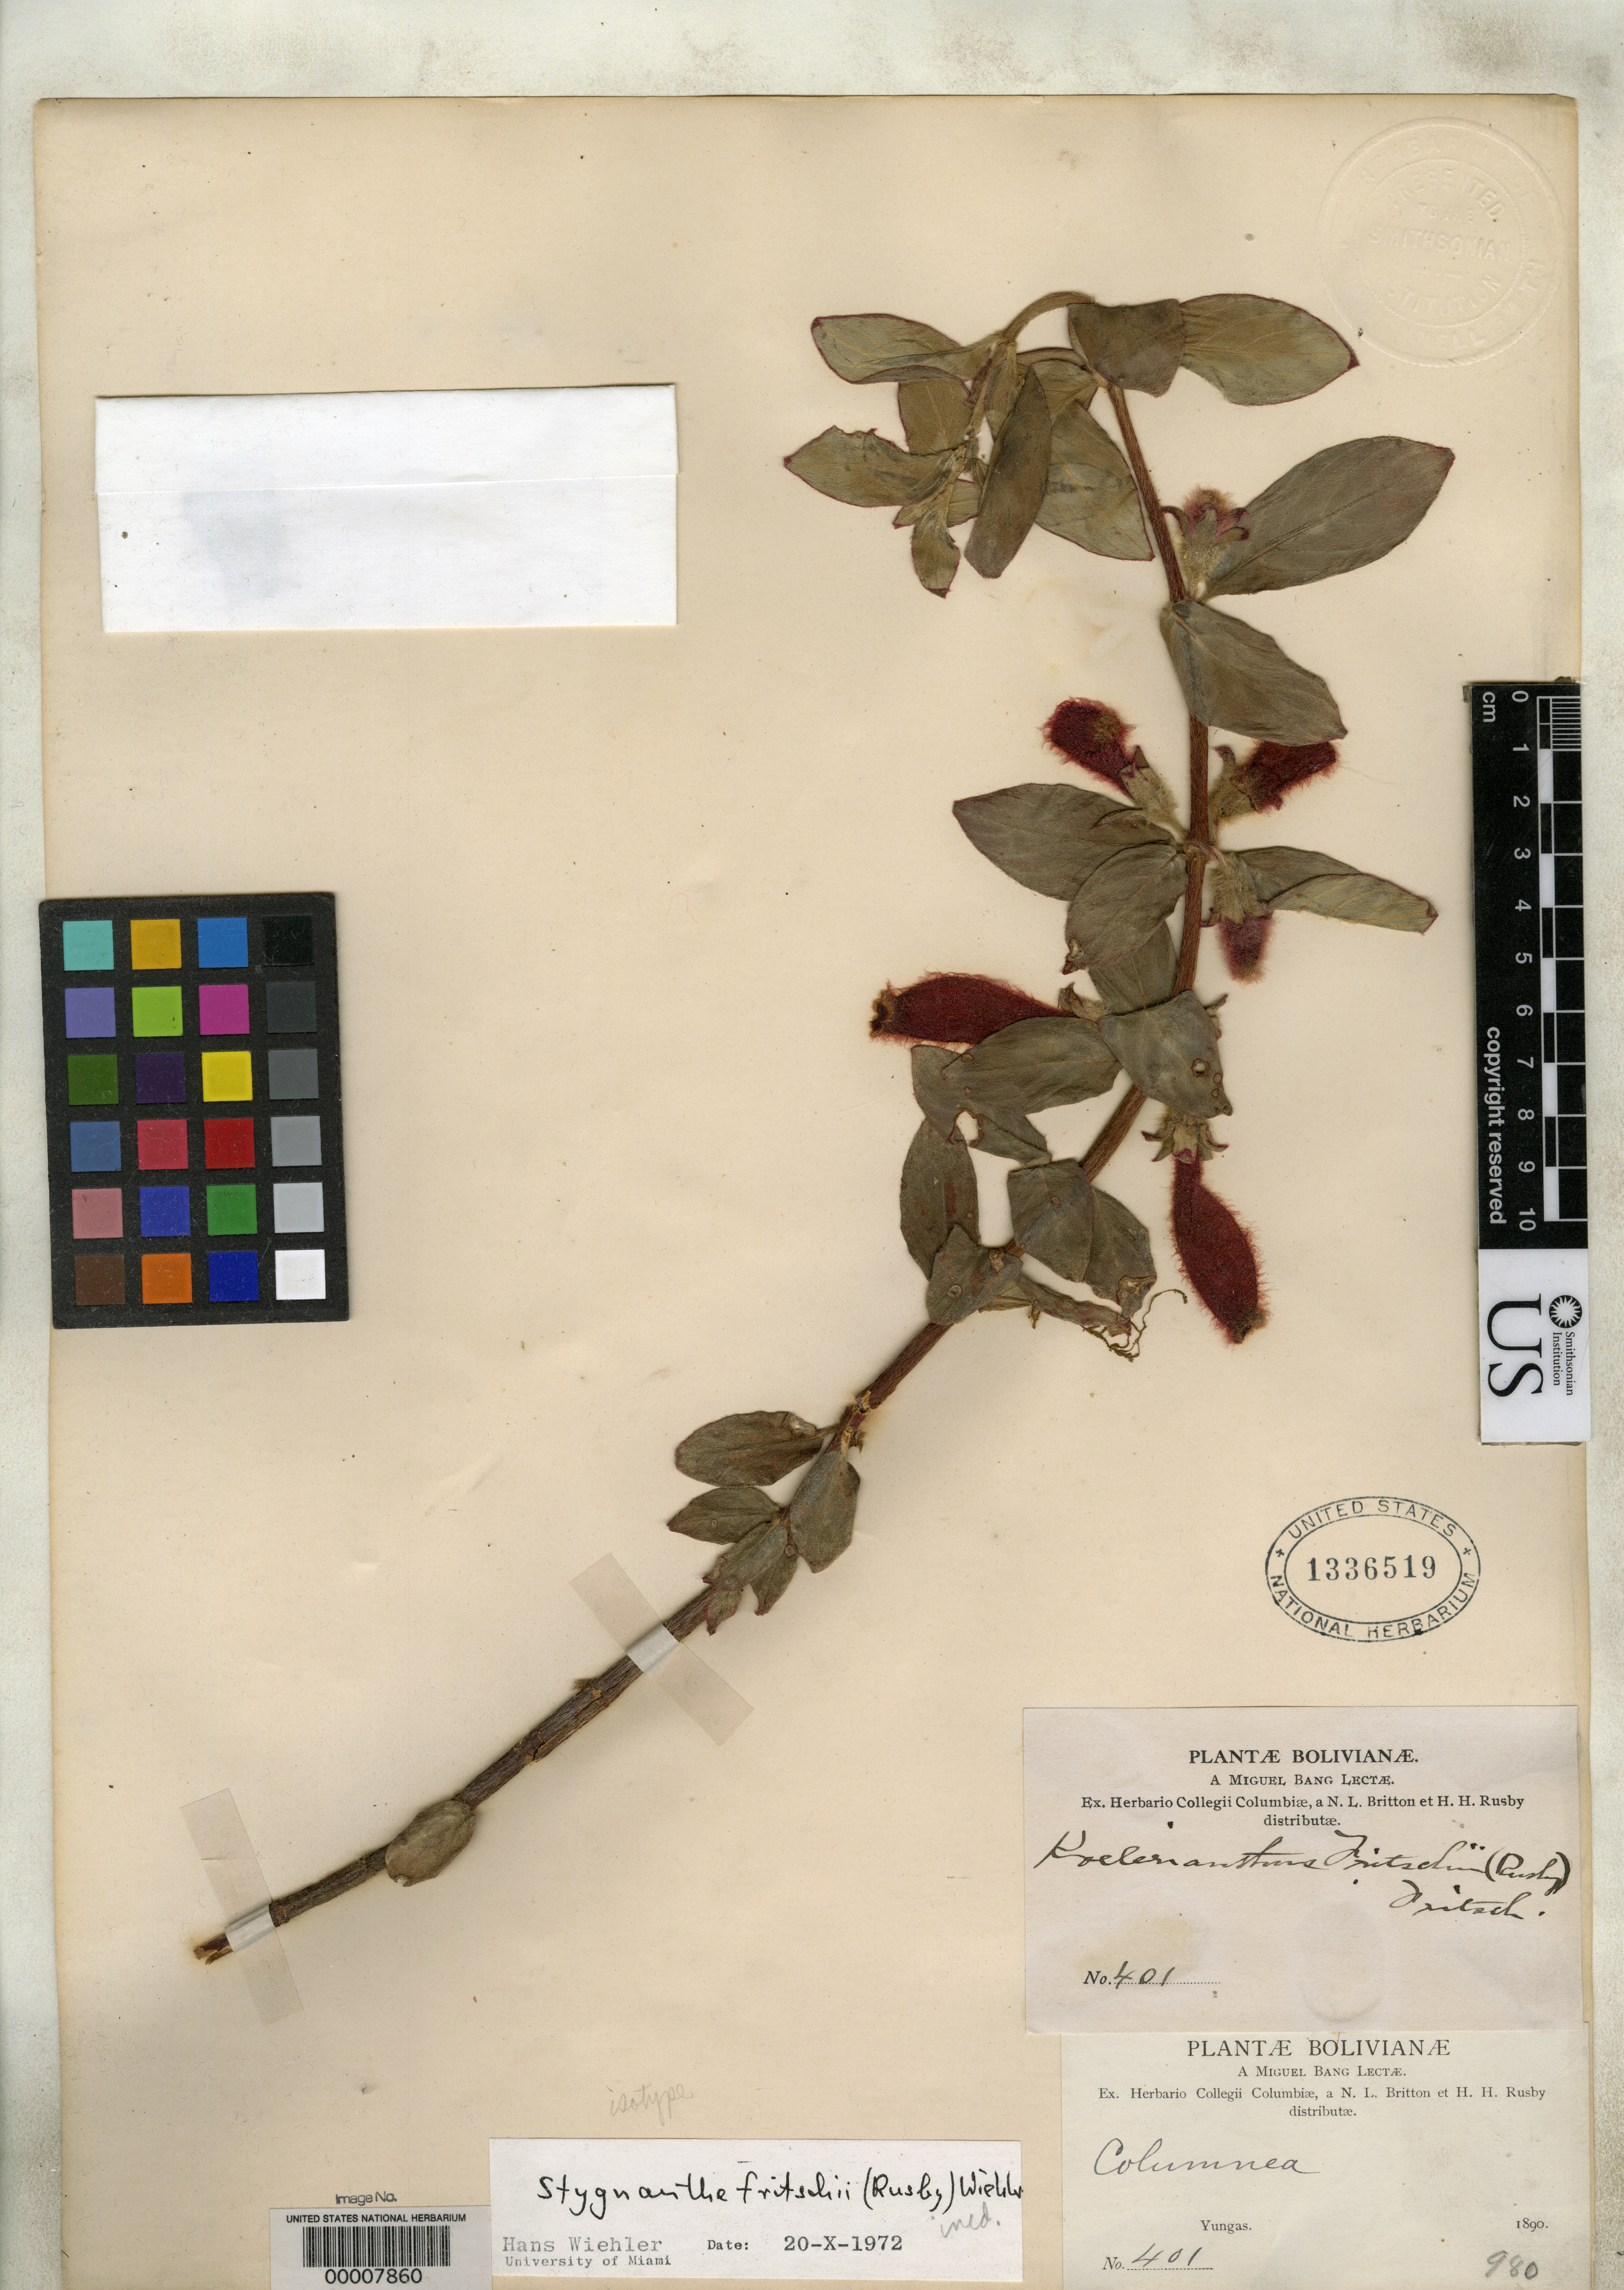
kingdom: Plantae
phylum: Tracheophyta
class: Magnoliopsida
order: Lamiales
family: Gesneriaceae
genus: Fluckigeria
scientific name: Fluckigeria fritschii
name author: Rusby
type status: Isotype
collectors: M. Bang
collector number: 401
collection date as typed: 1890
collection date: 1890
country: Bolivia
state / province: La Paz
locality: Yungas.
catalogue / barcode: US 1336519